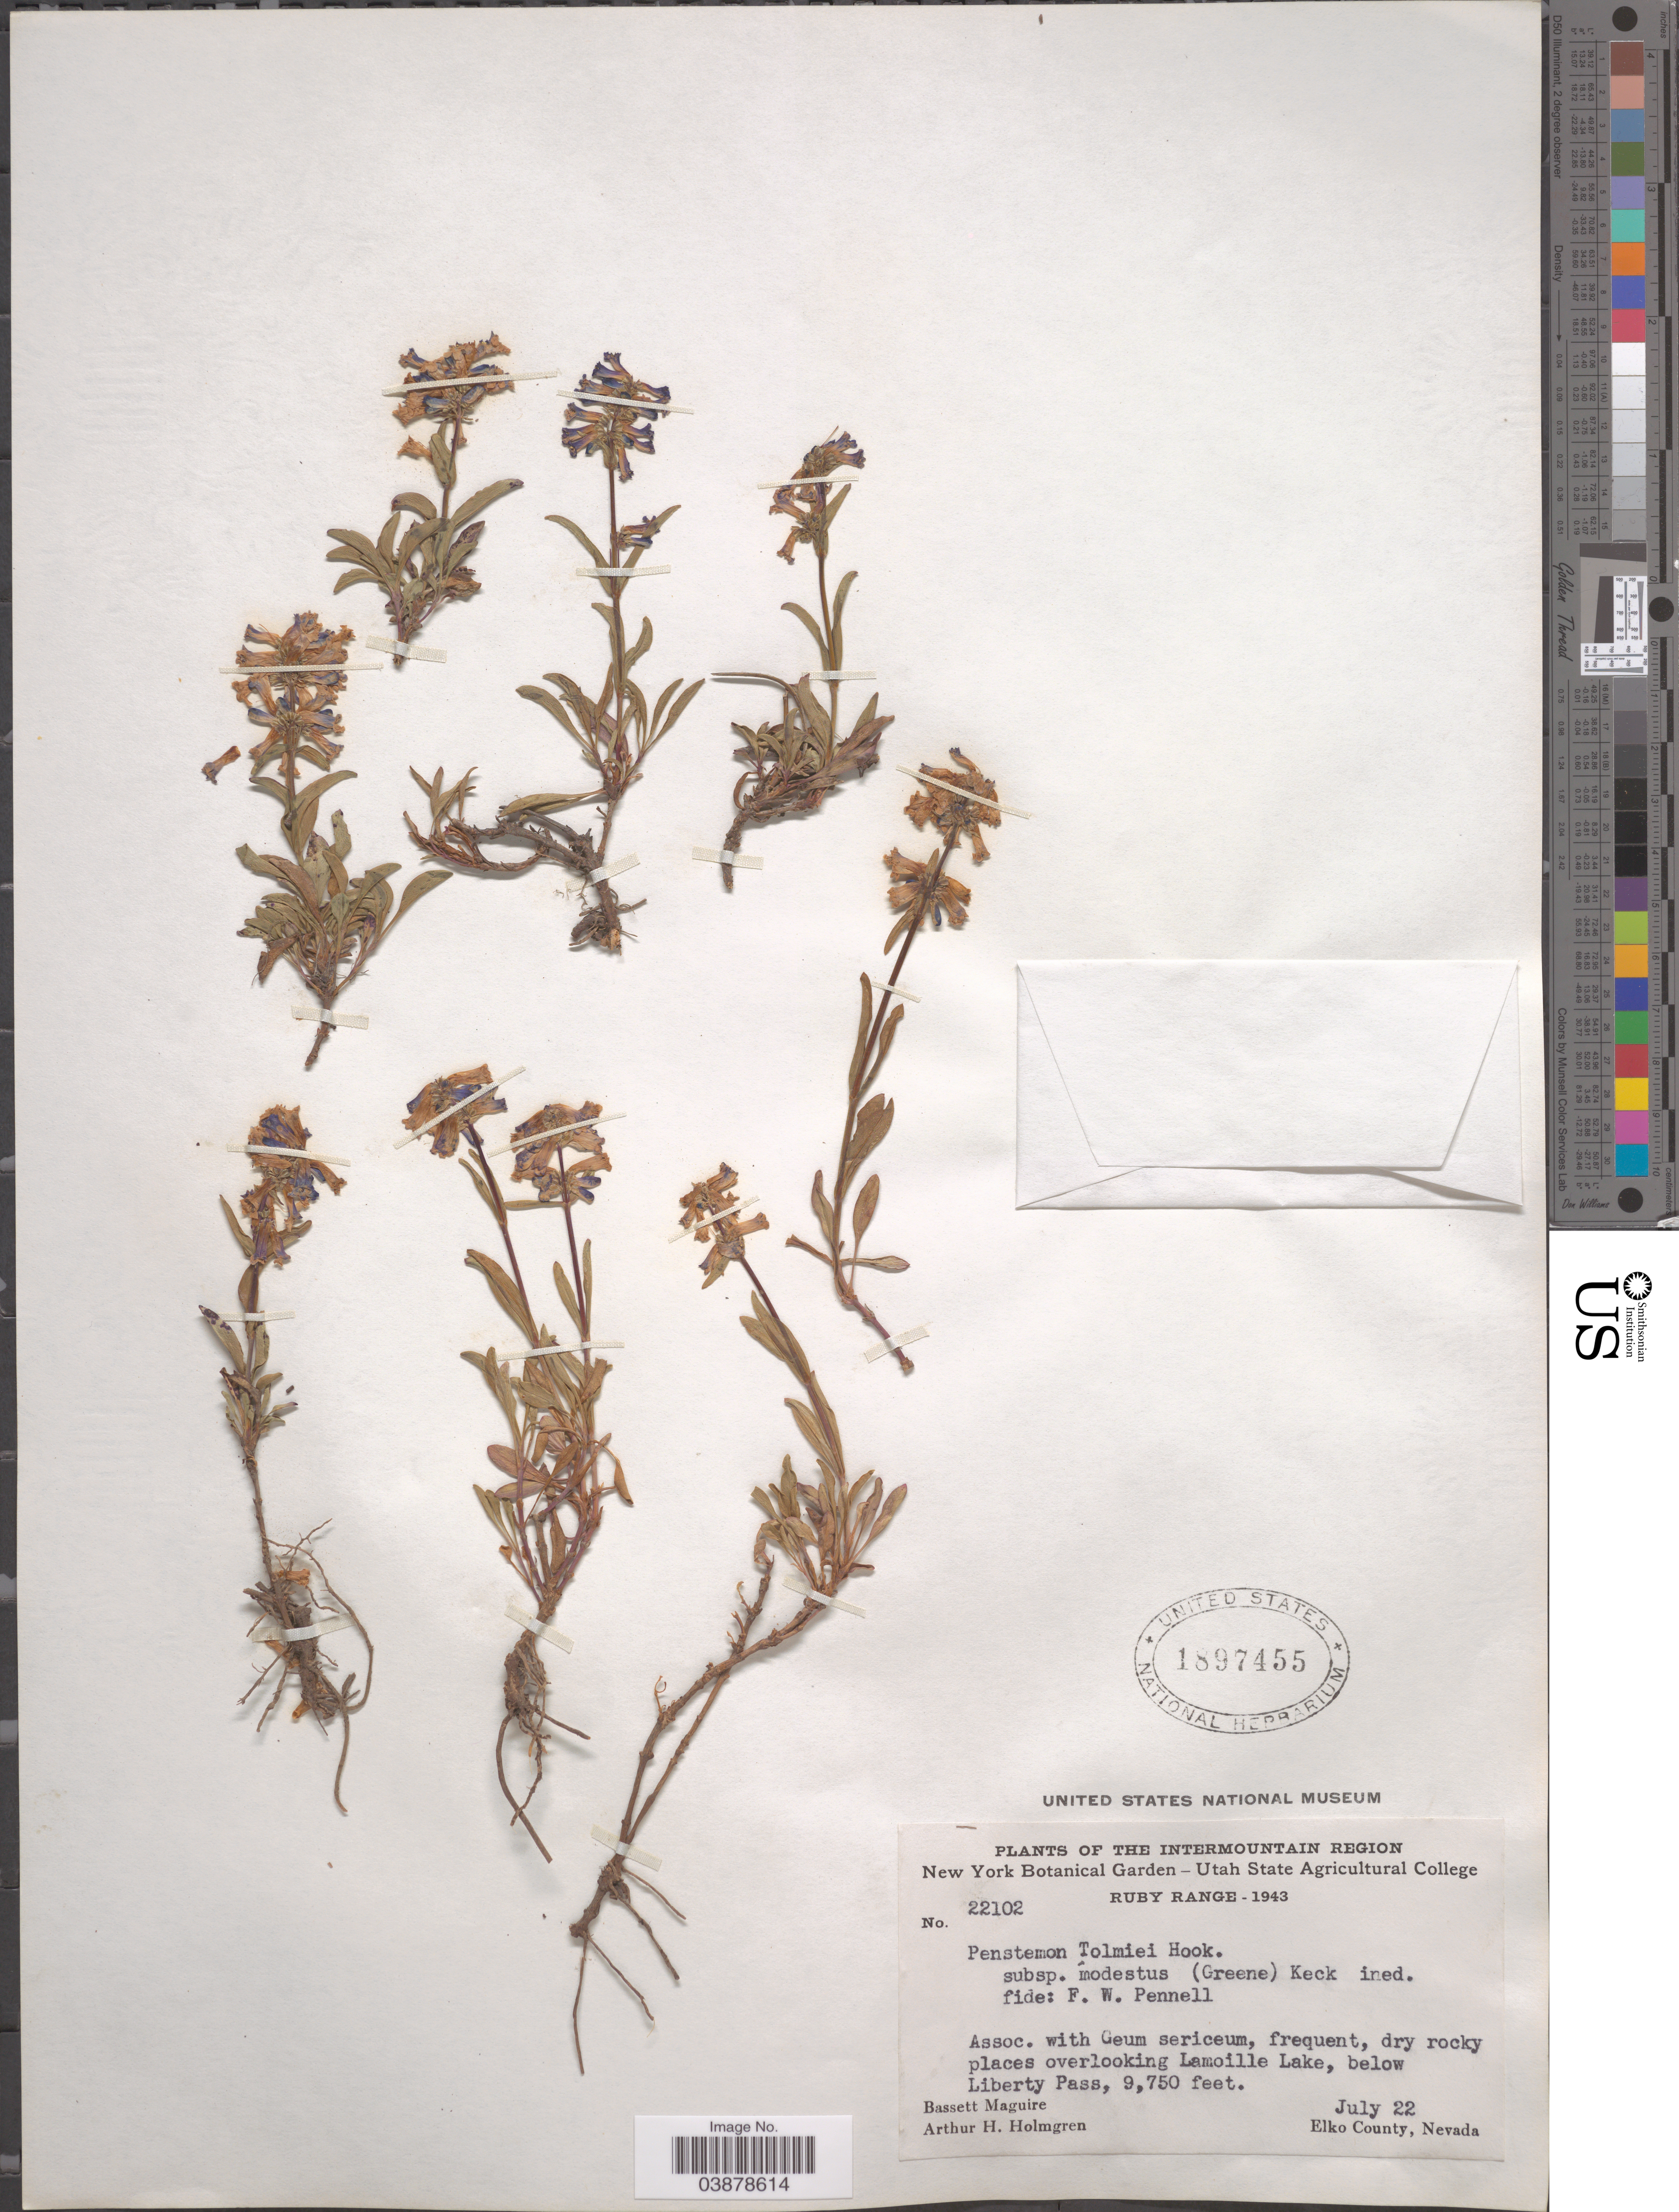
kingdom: Plantae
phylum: Tracheophyta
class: Magnoliopsida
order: Lamiales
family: Plantaginaceae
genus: Penstemon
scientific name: Penstemon tolmiei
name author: Hook.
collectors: B. Maguire & A. H. Holmgren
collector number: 22102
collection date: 1943-07-22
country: United States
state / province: Nevada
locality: The Intermountain Region. Ruby Range. Overlooking Lamoille Lake, below Liberty Pass. Elko County.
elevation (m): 2972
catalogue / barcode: US 1897455